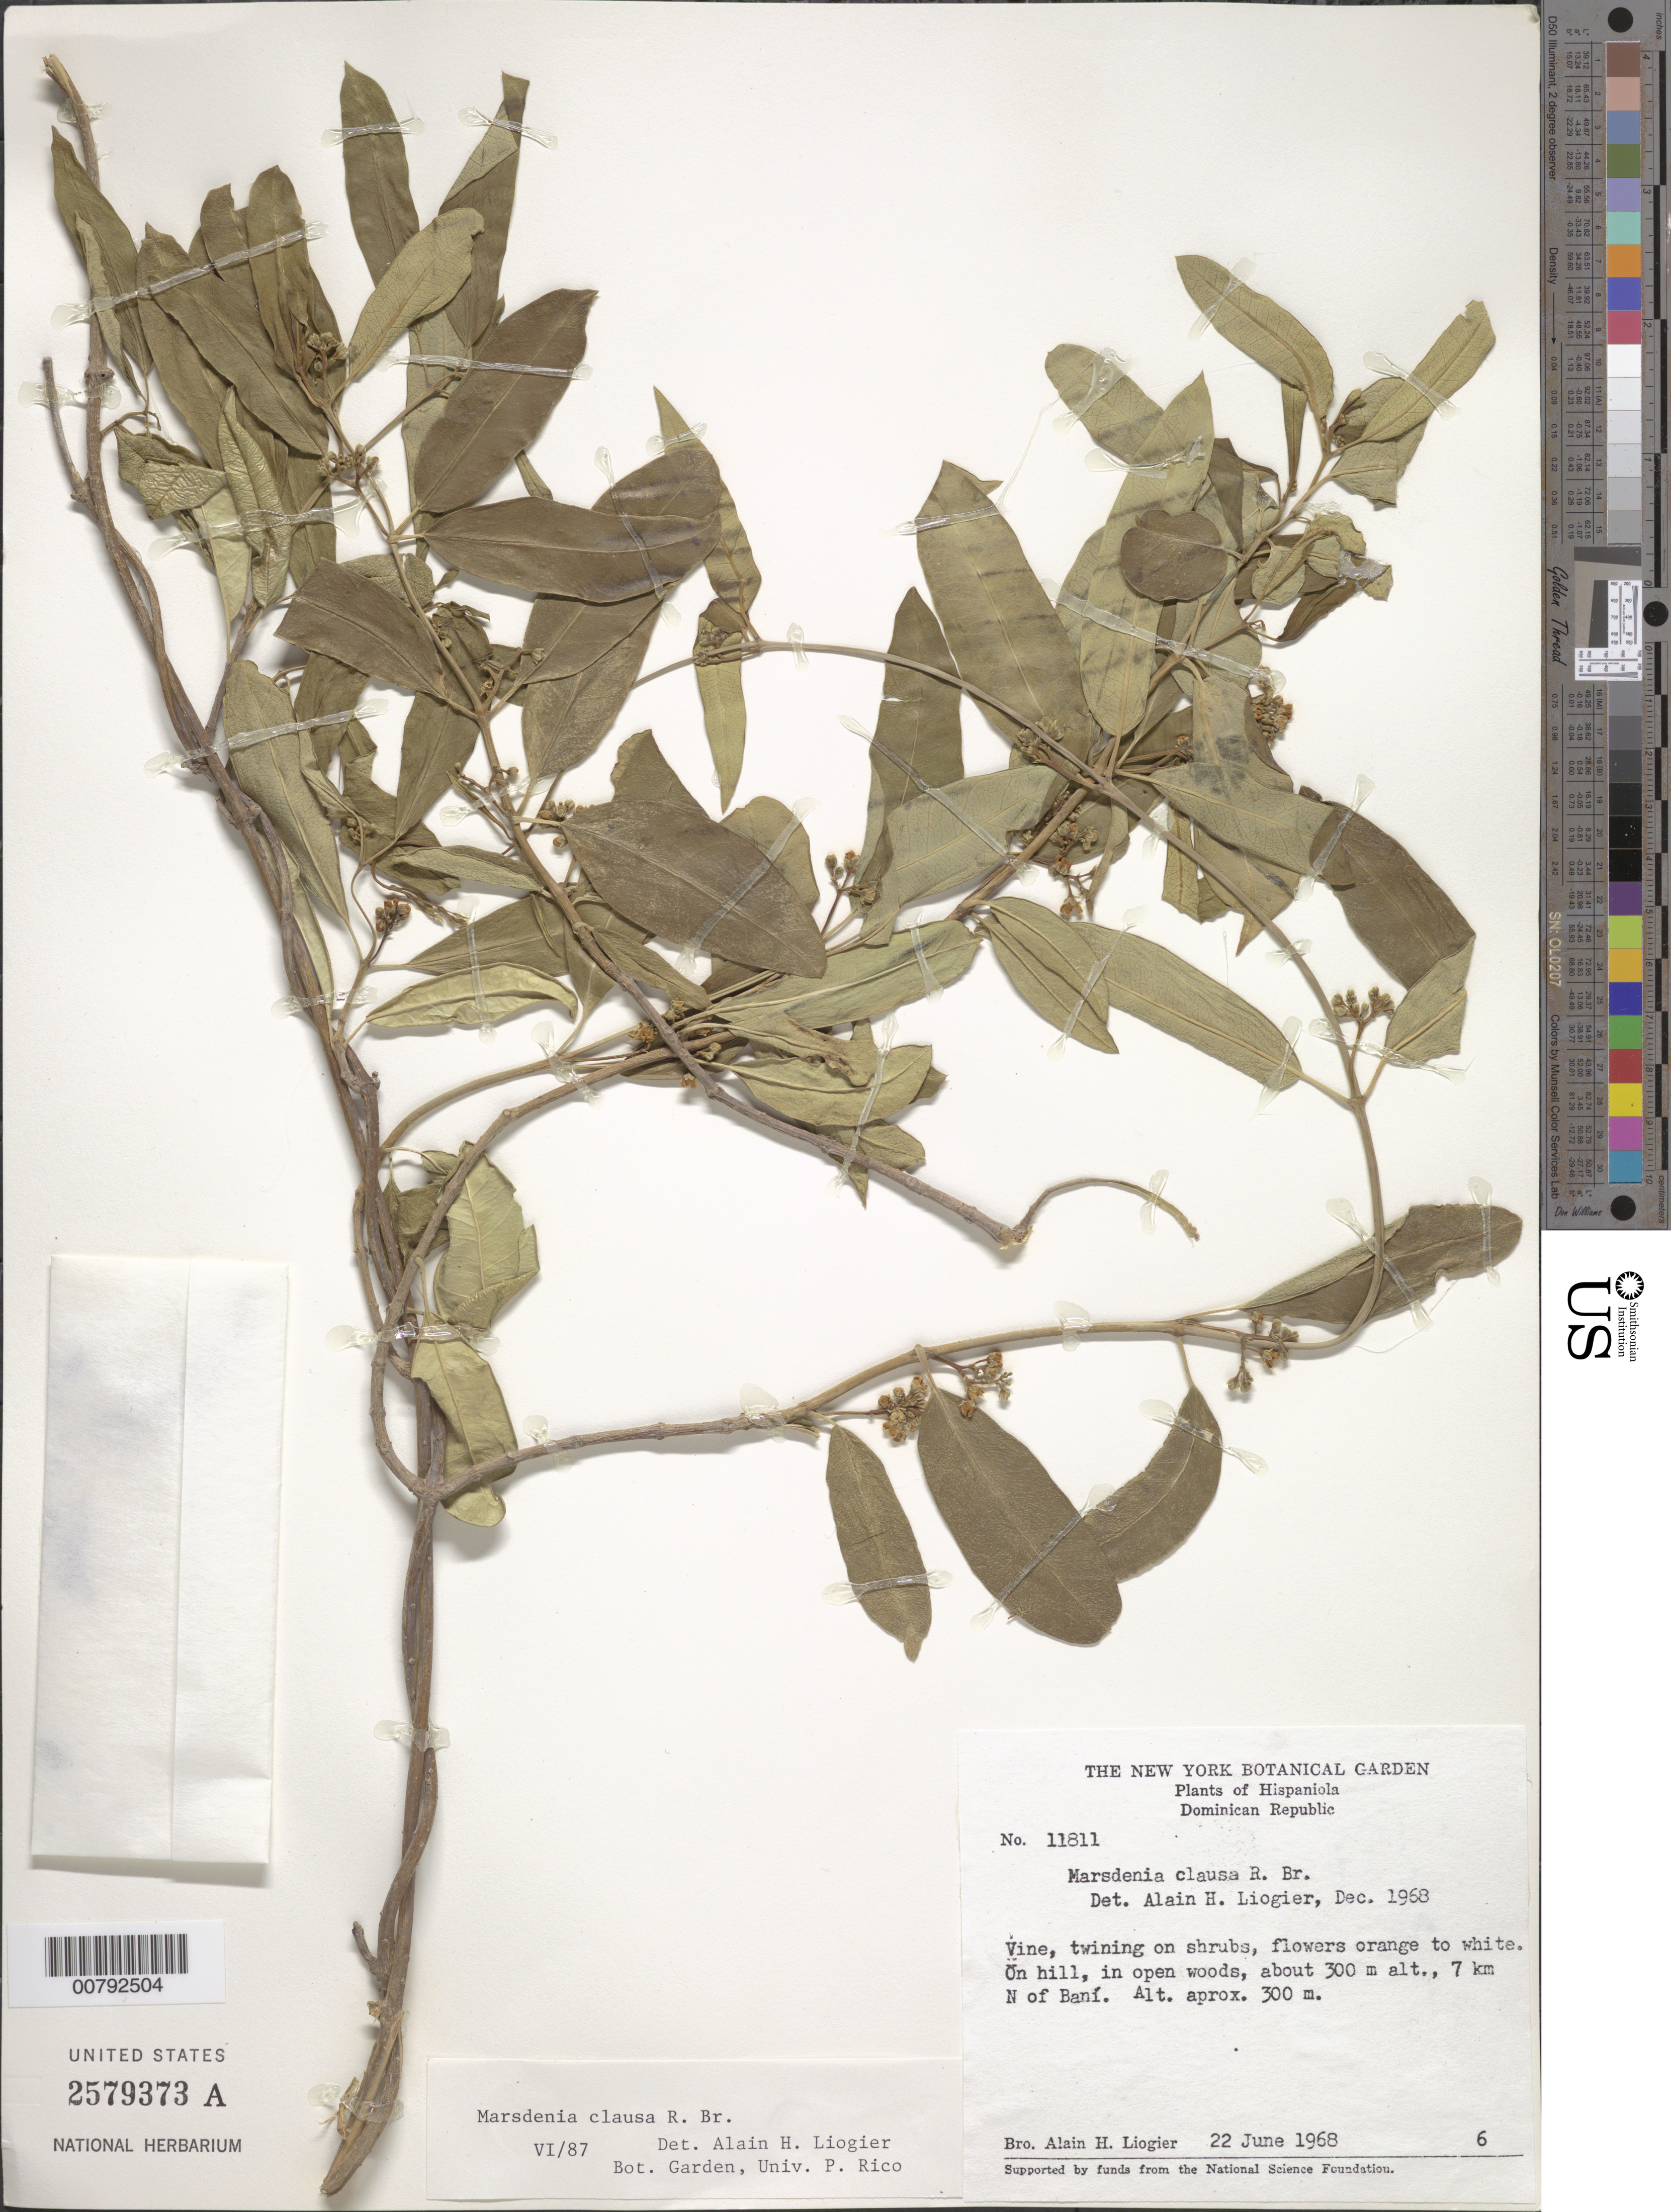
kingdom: Plantae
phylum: Tracheophyta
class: Magnoliopsida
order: Gentianales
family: Apocynaceae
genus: Marsdenia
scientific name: Marsdenia clausa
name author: R. Br.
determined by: Liogier, Alain H.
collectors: A. H. Liogier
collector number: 11811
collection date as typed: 22 Jun 1968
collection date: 1968-06-22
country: Dominican Republic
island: Hispaniola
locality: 7 km N of Baní.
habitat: On hill, in open woods.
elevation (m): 300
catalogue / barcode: US 2579373A